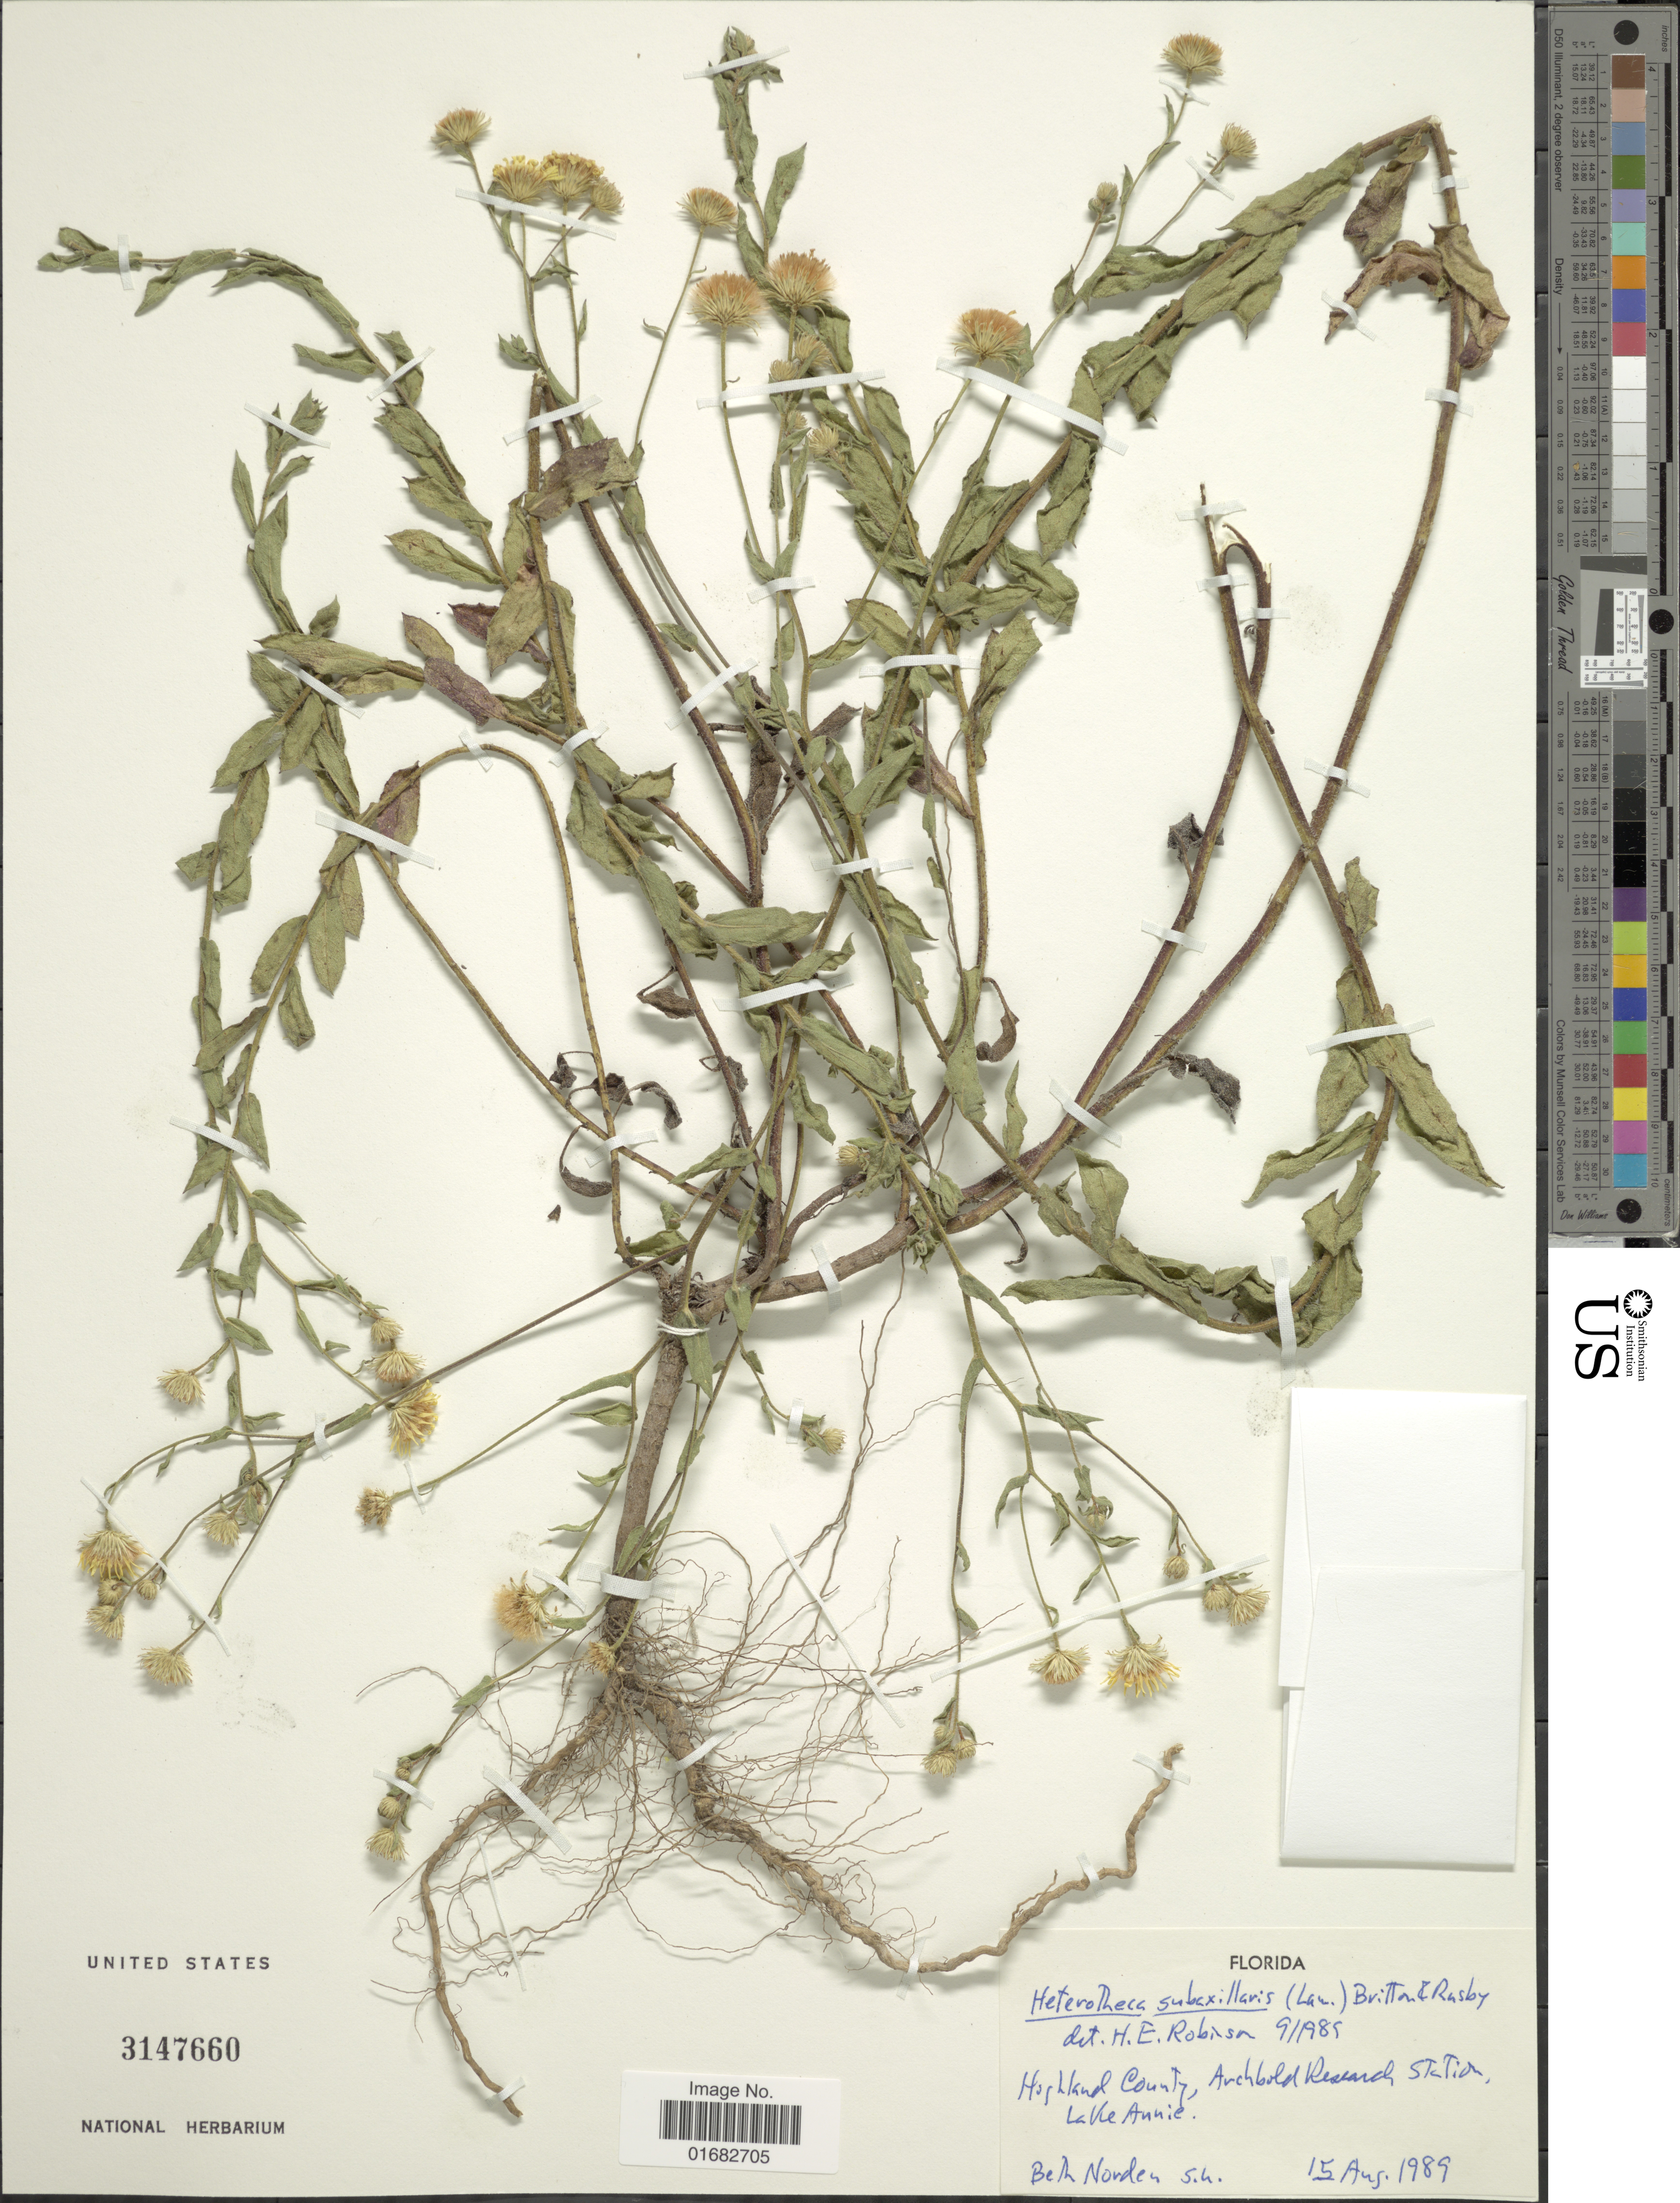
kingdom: Plantae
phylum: Tracheophyta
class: Magnoliopsida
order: Asterales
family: Asteraceae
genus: Heterotheca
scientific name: Heterotheca subaxillaris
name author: (Lam.) Britton & Rusby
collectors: B. Norden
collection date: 1989-08-15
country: United States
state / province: Florida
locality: Highland County, Archbold Research Station, Lake Annie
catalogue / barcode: US 3147660